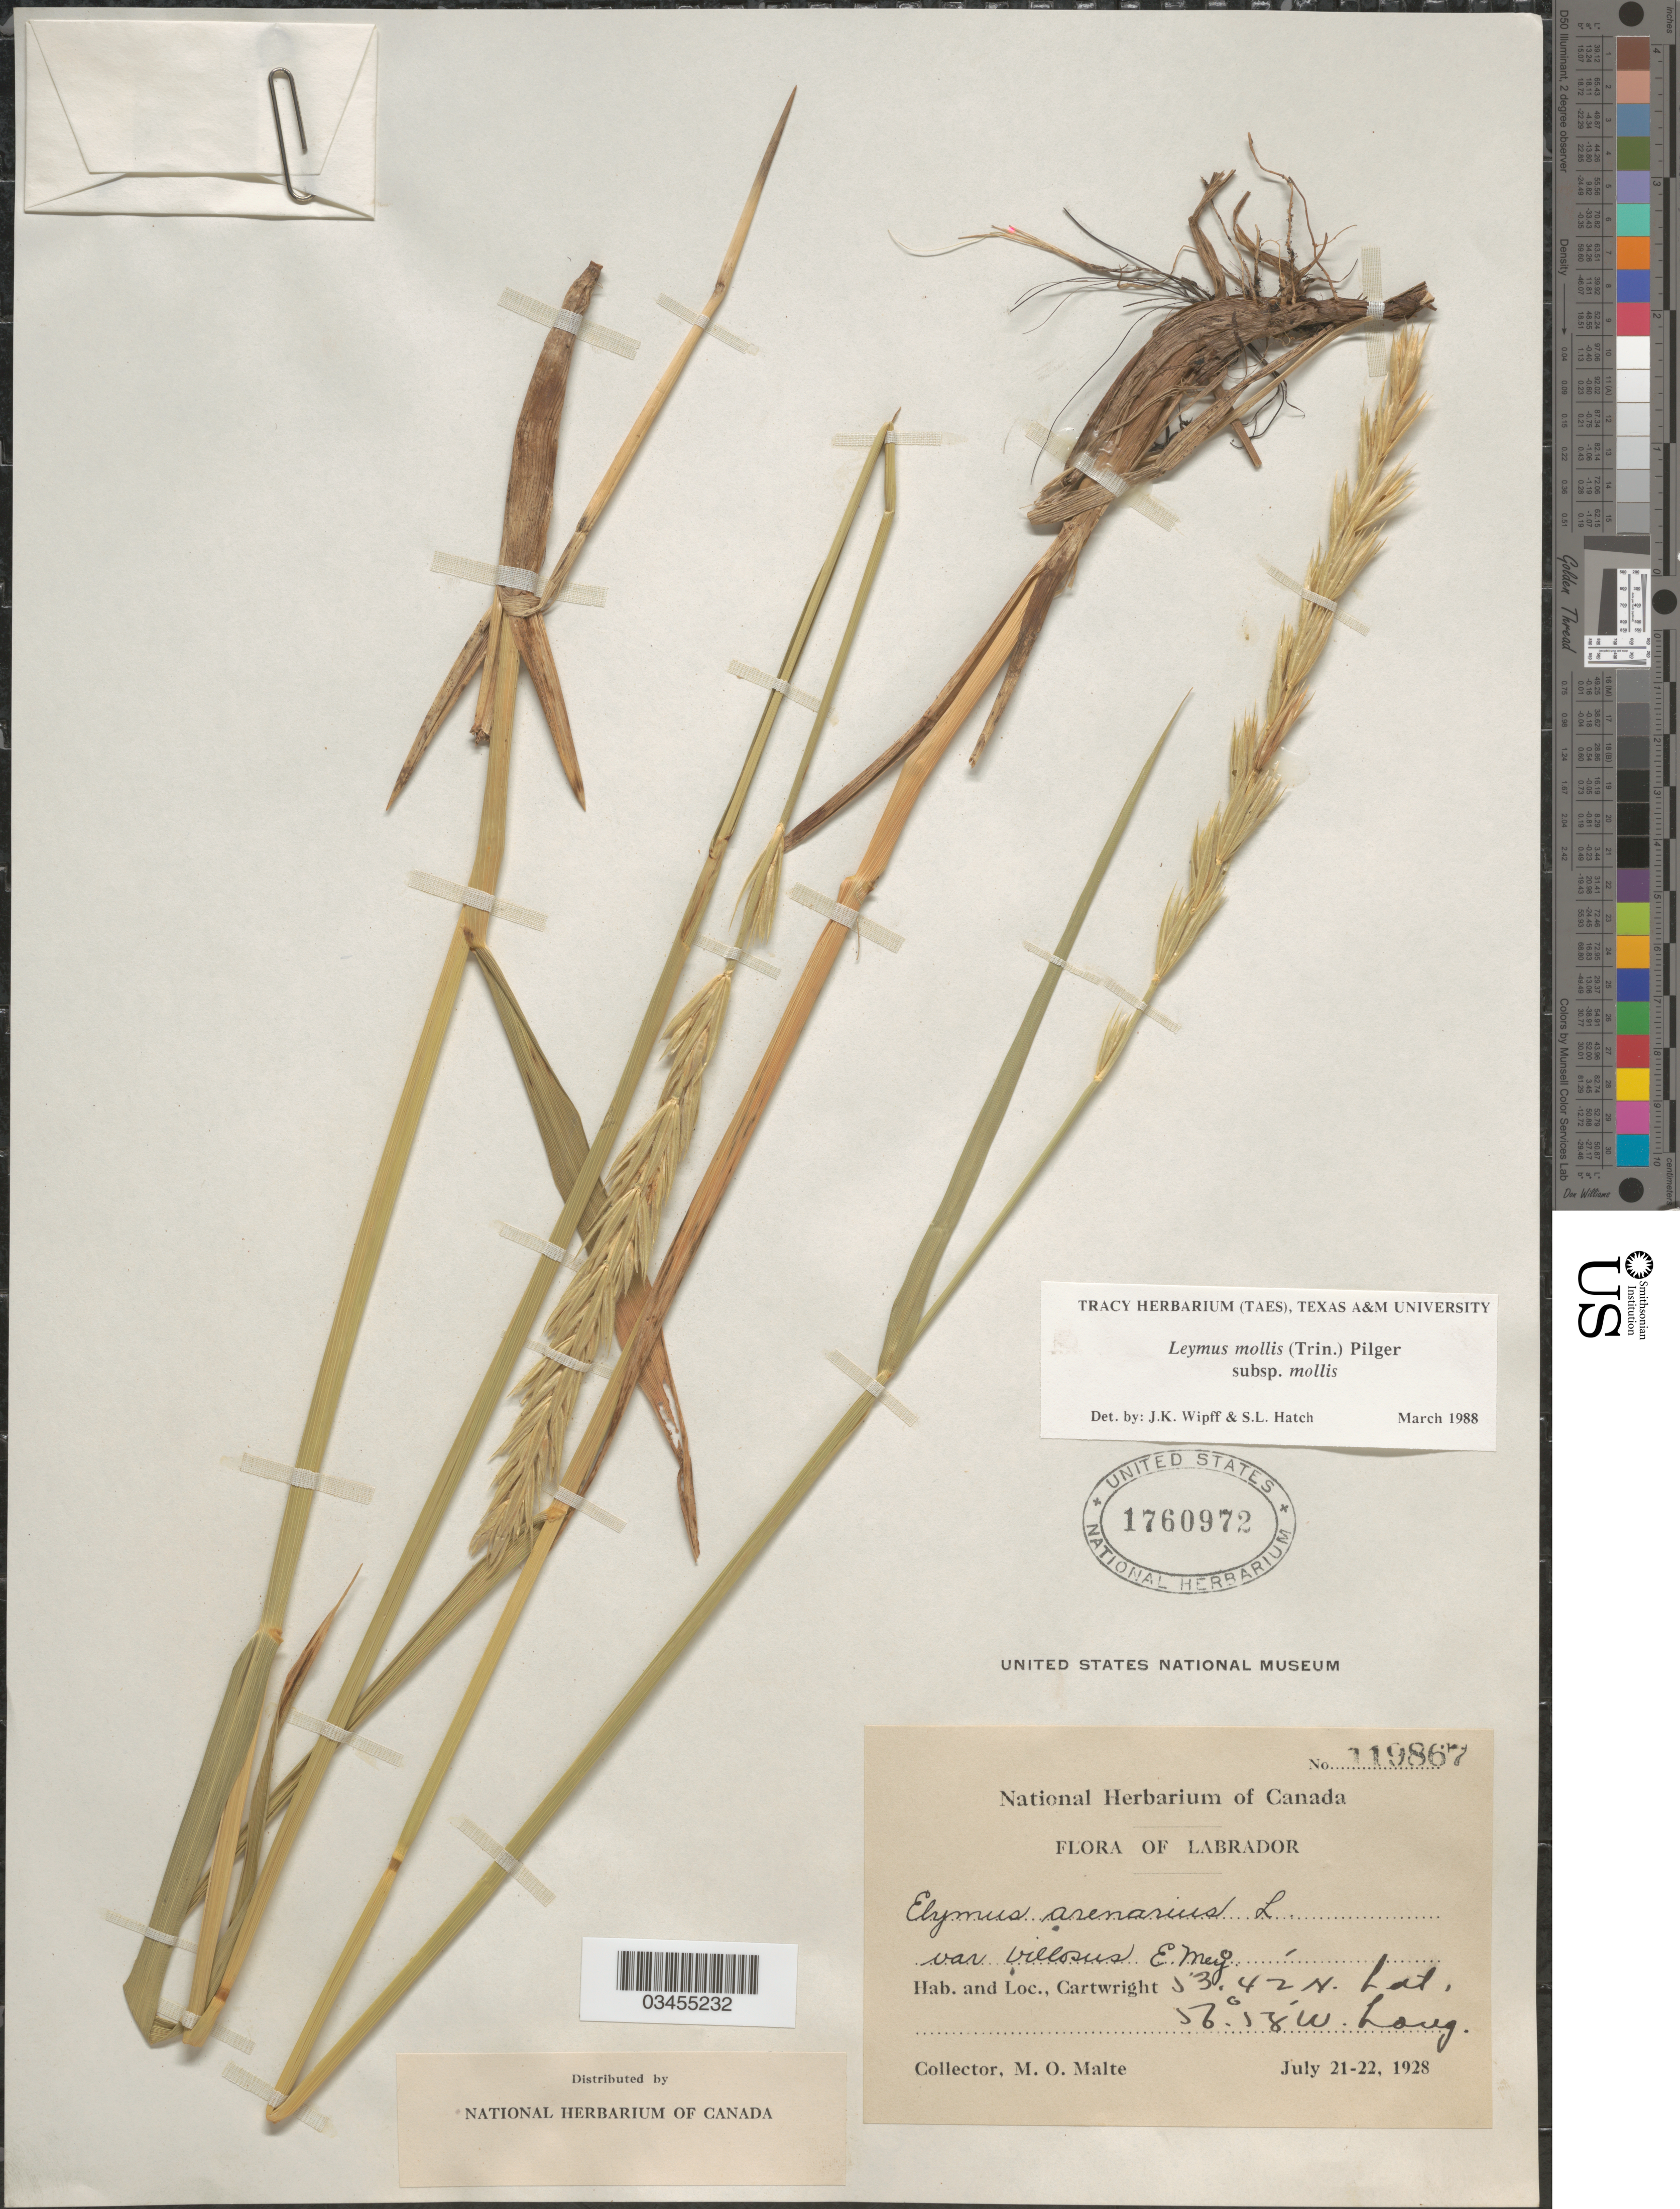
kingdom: Plantae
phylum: Tracheophyta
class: Liliopsida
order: Poales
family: Poaceae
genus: Leymus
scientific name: Leymus mollis subsp. mollis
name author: (Trin.) Pilg.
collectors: M. O. Malte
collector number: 119867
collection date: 1928-07-21/1928-07-22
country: Canada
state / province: Newfoundland and Labrador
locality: Labrador. Cartwright.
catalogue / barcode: US 1760972